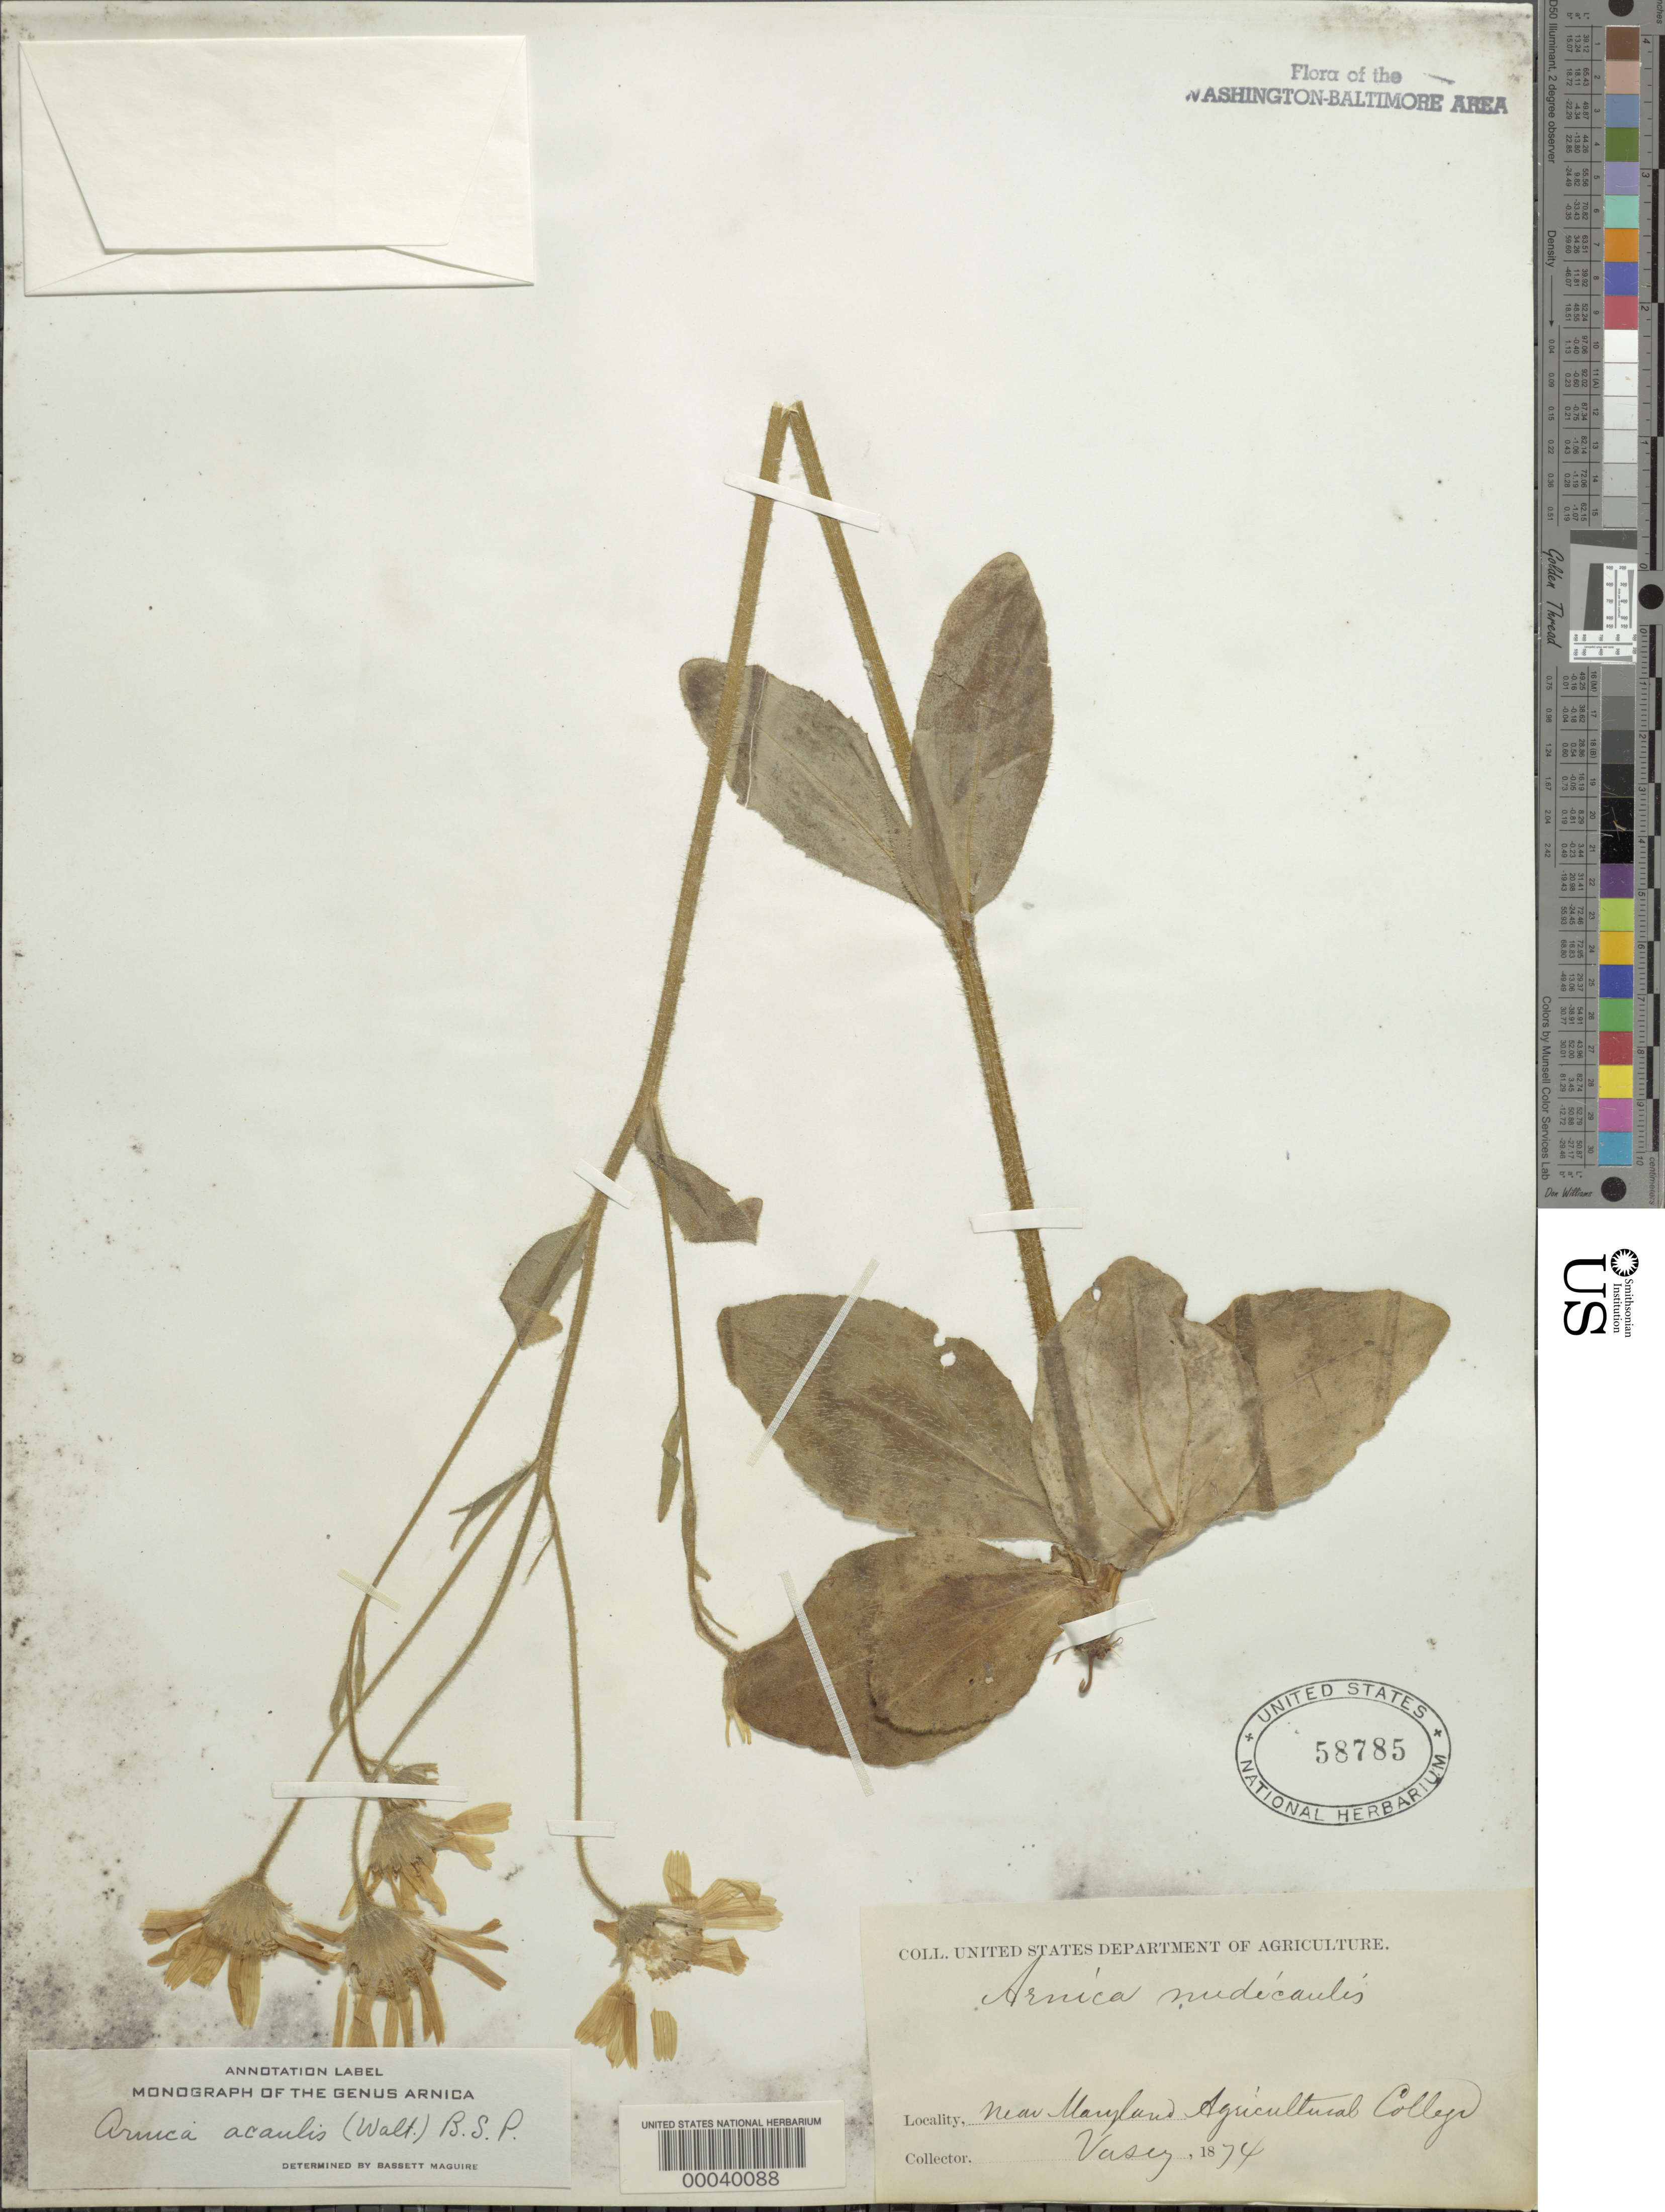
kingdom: Plantae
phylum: Tracheophyta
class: Magnoliopsida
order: Asterales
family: Asteraceae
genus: Arnica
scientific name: Arnica acaulis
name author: (Walter) Britton, Stearns & Poggenb.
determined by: Maguire, Bassett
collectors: G. Vasey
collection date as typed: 1874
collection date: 1874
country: United States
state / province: Maryland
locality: Near MD Agricultural College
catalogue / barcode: US 58785